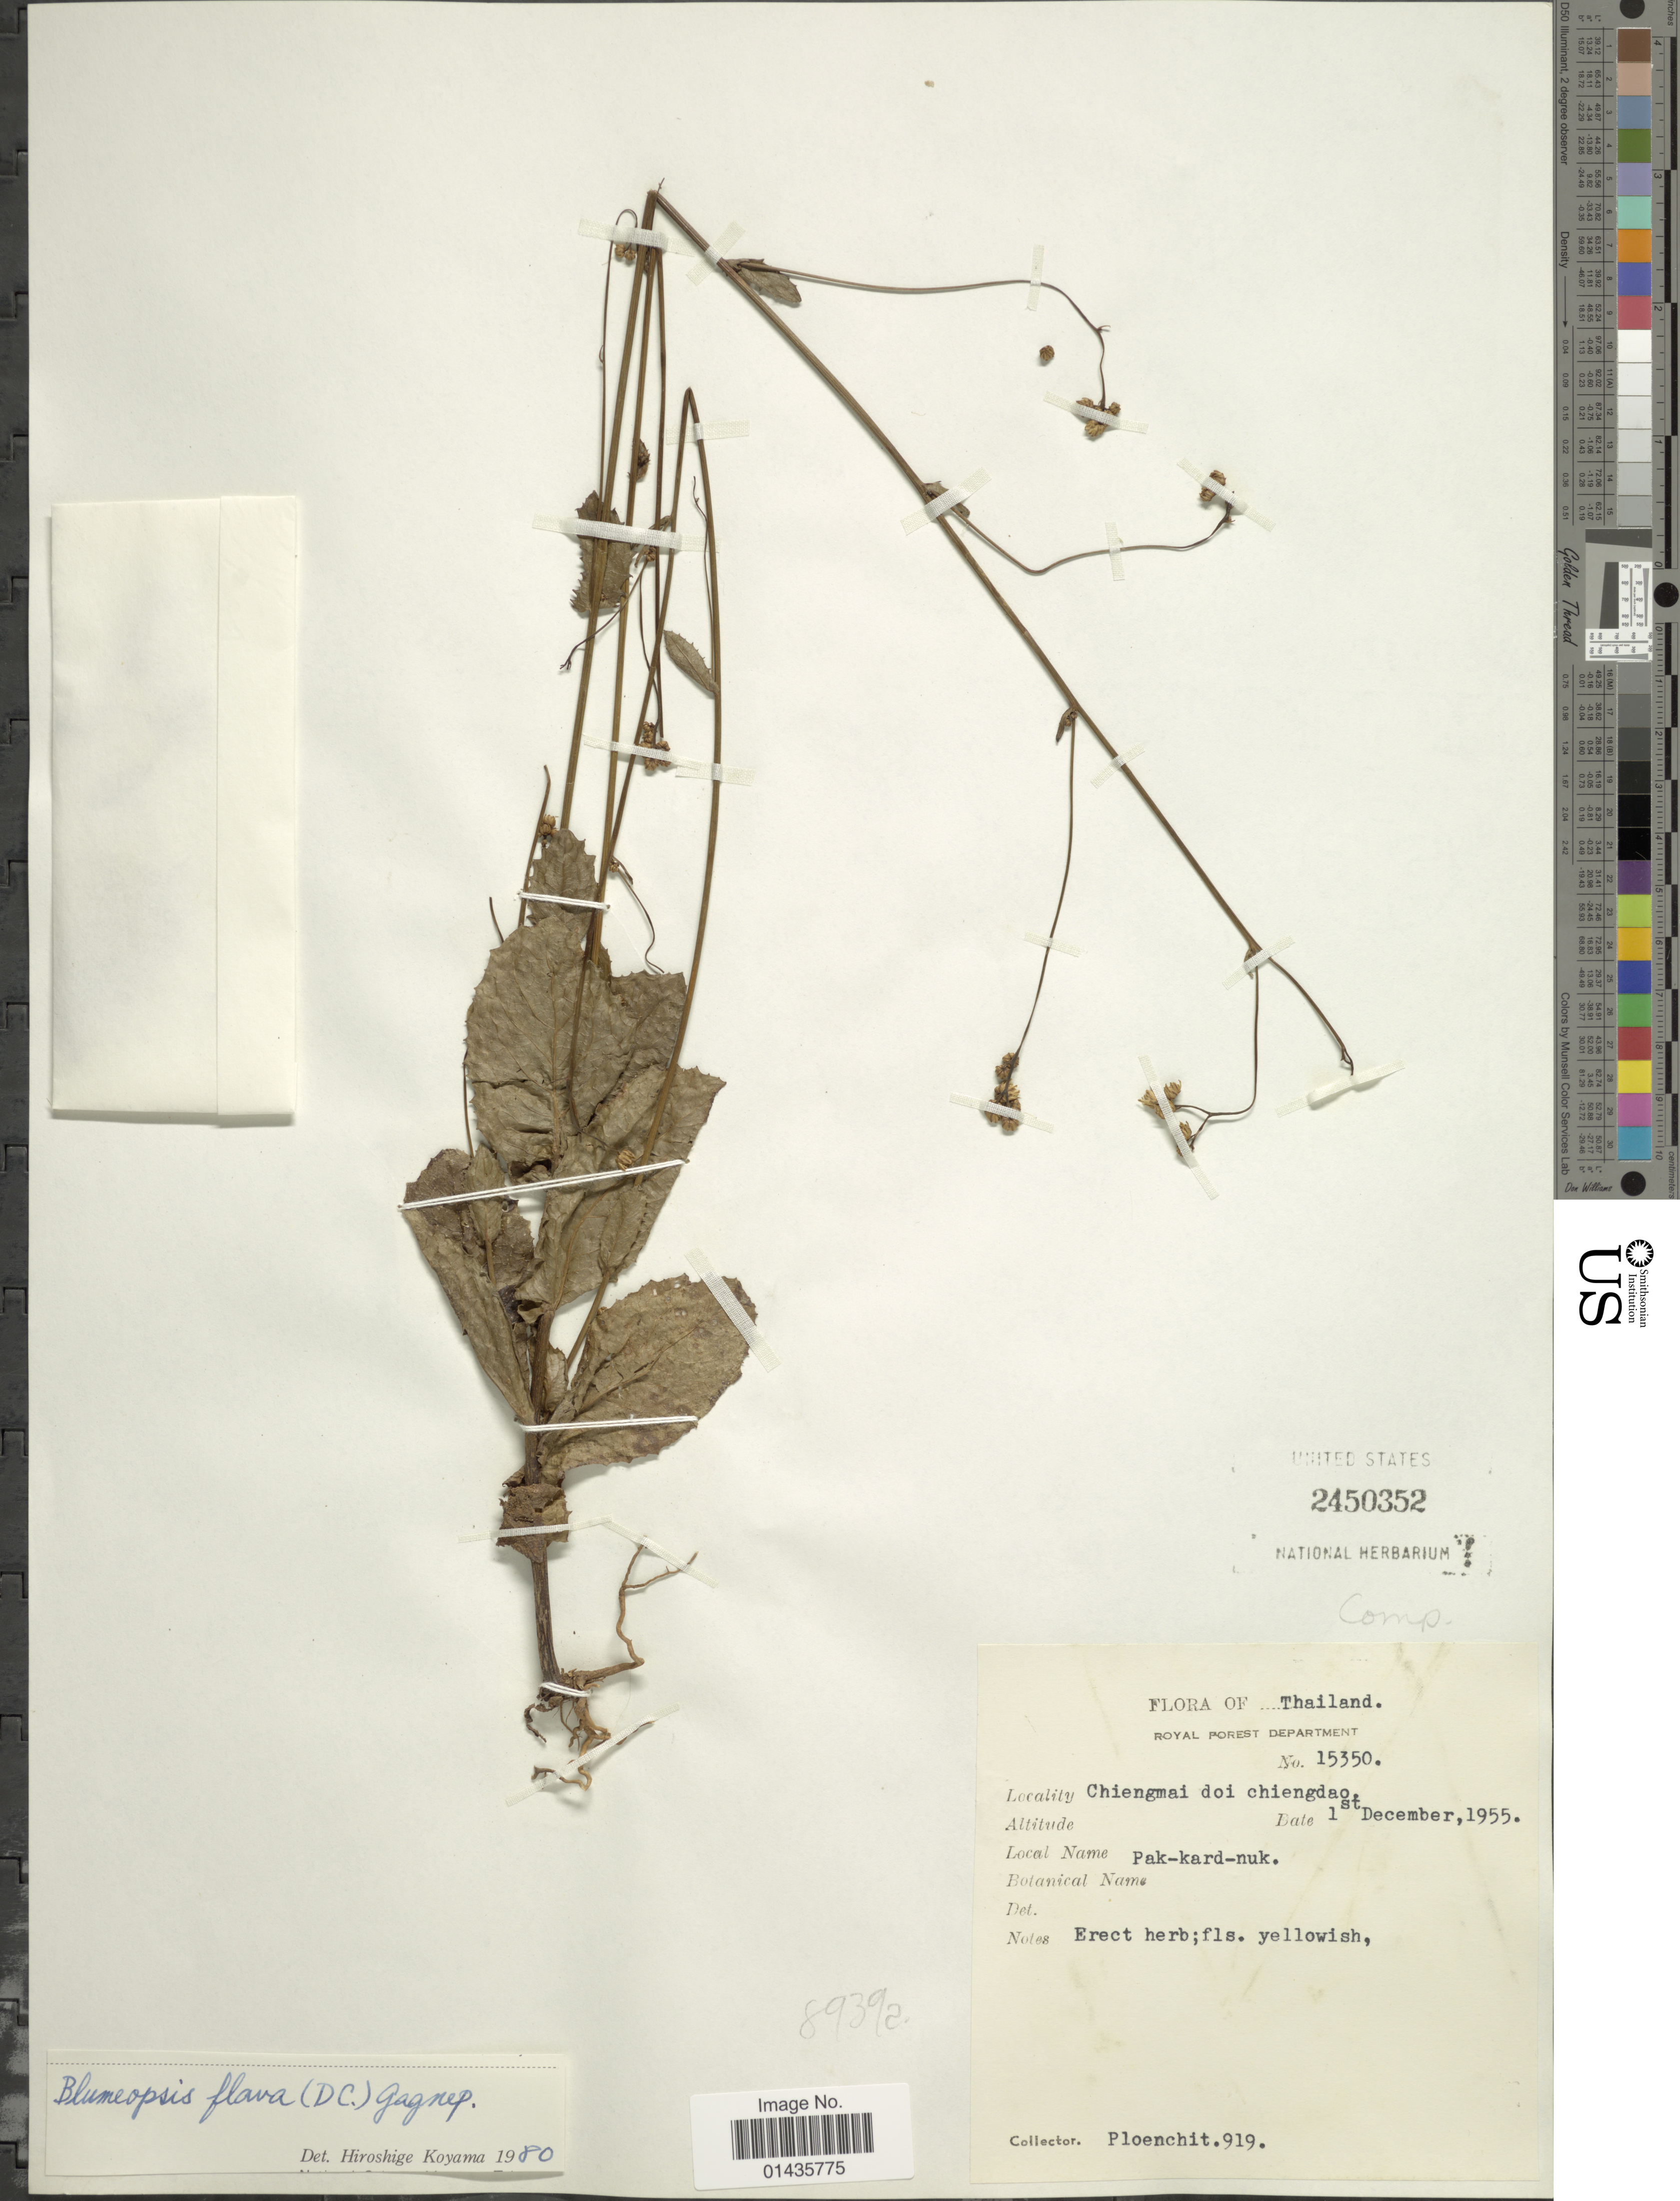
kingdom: Plantae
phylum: Tracheophyta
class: Magnoliopsida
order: Asterales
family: Asteraceae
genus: Blumeopsis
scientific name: Blumeopsis falcata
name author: (D. Don) Merr.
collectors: Ploenchit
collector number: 919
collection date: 1955-12-01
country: Thailand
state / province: Chiang Mai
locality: Chiengmai doi chiengdao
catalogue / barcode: US 2450352